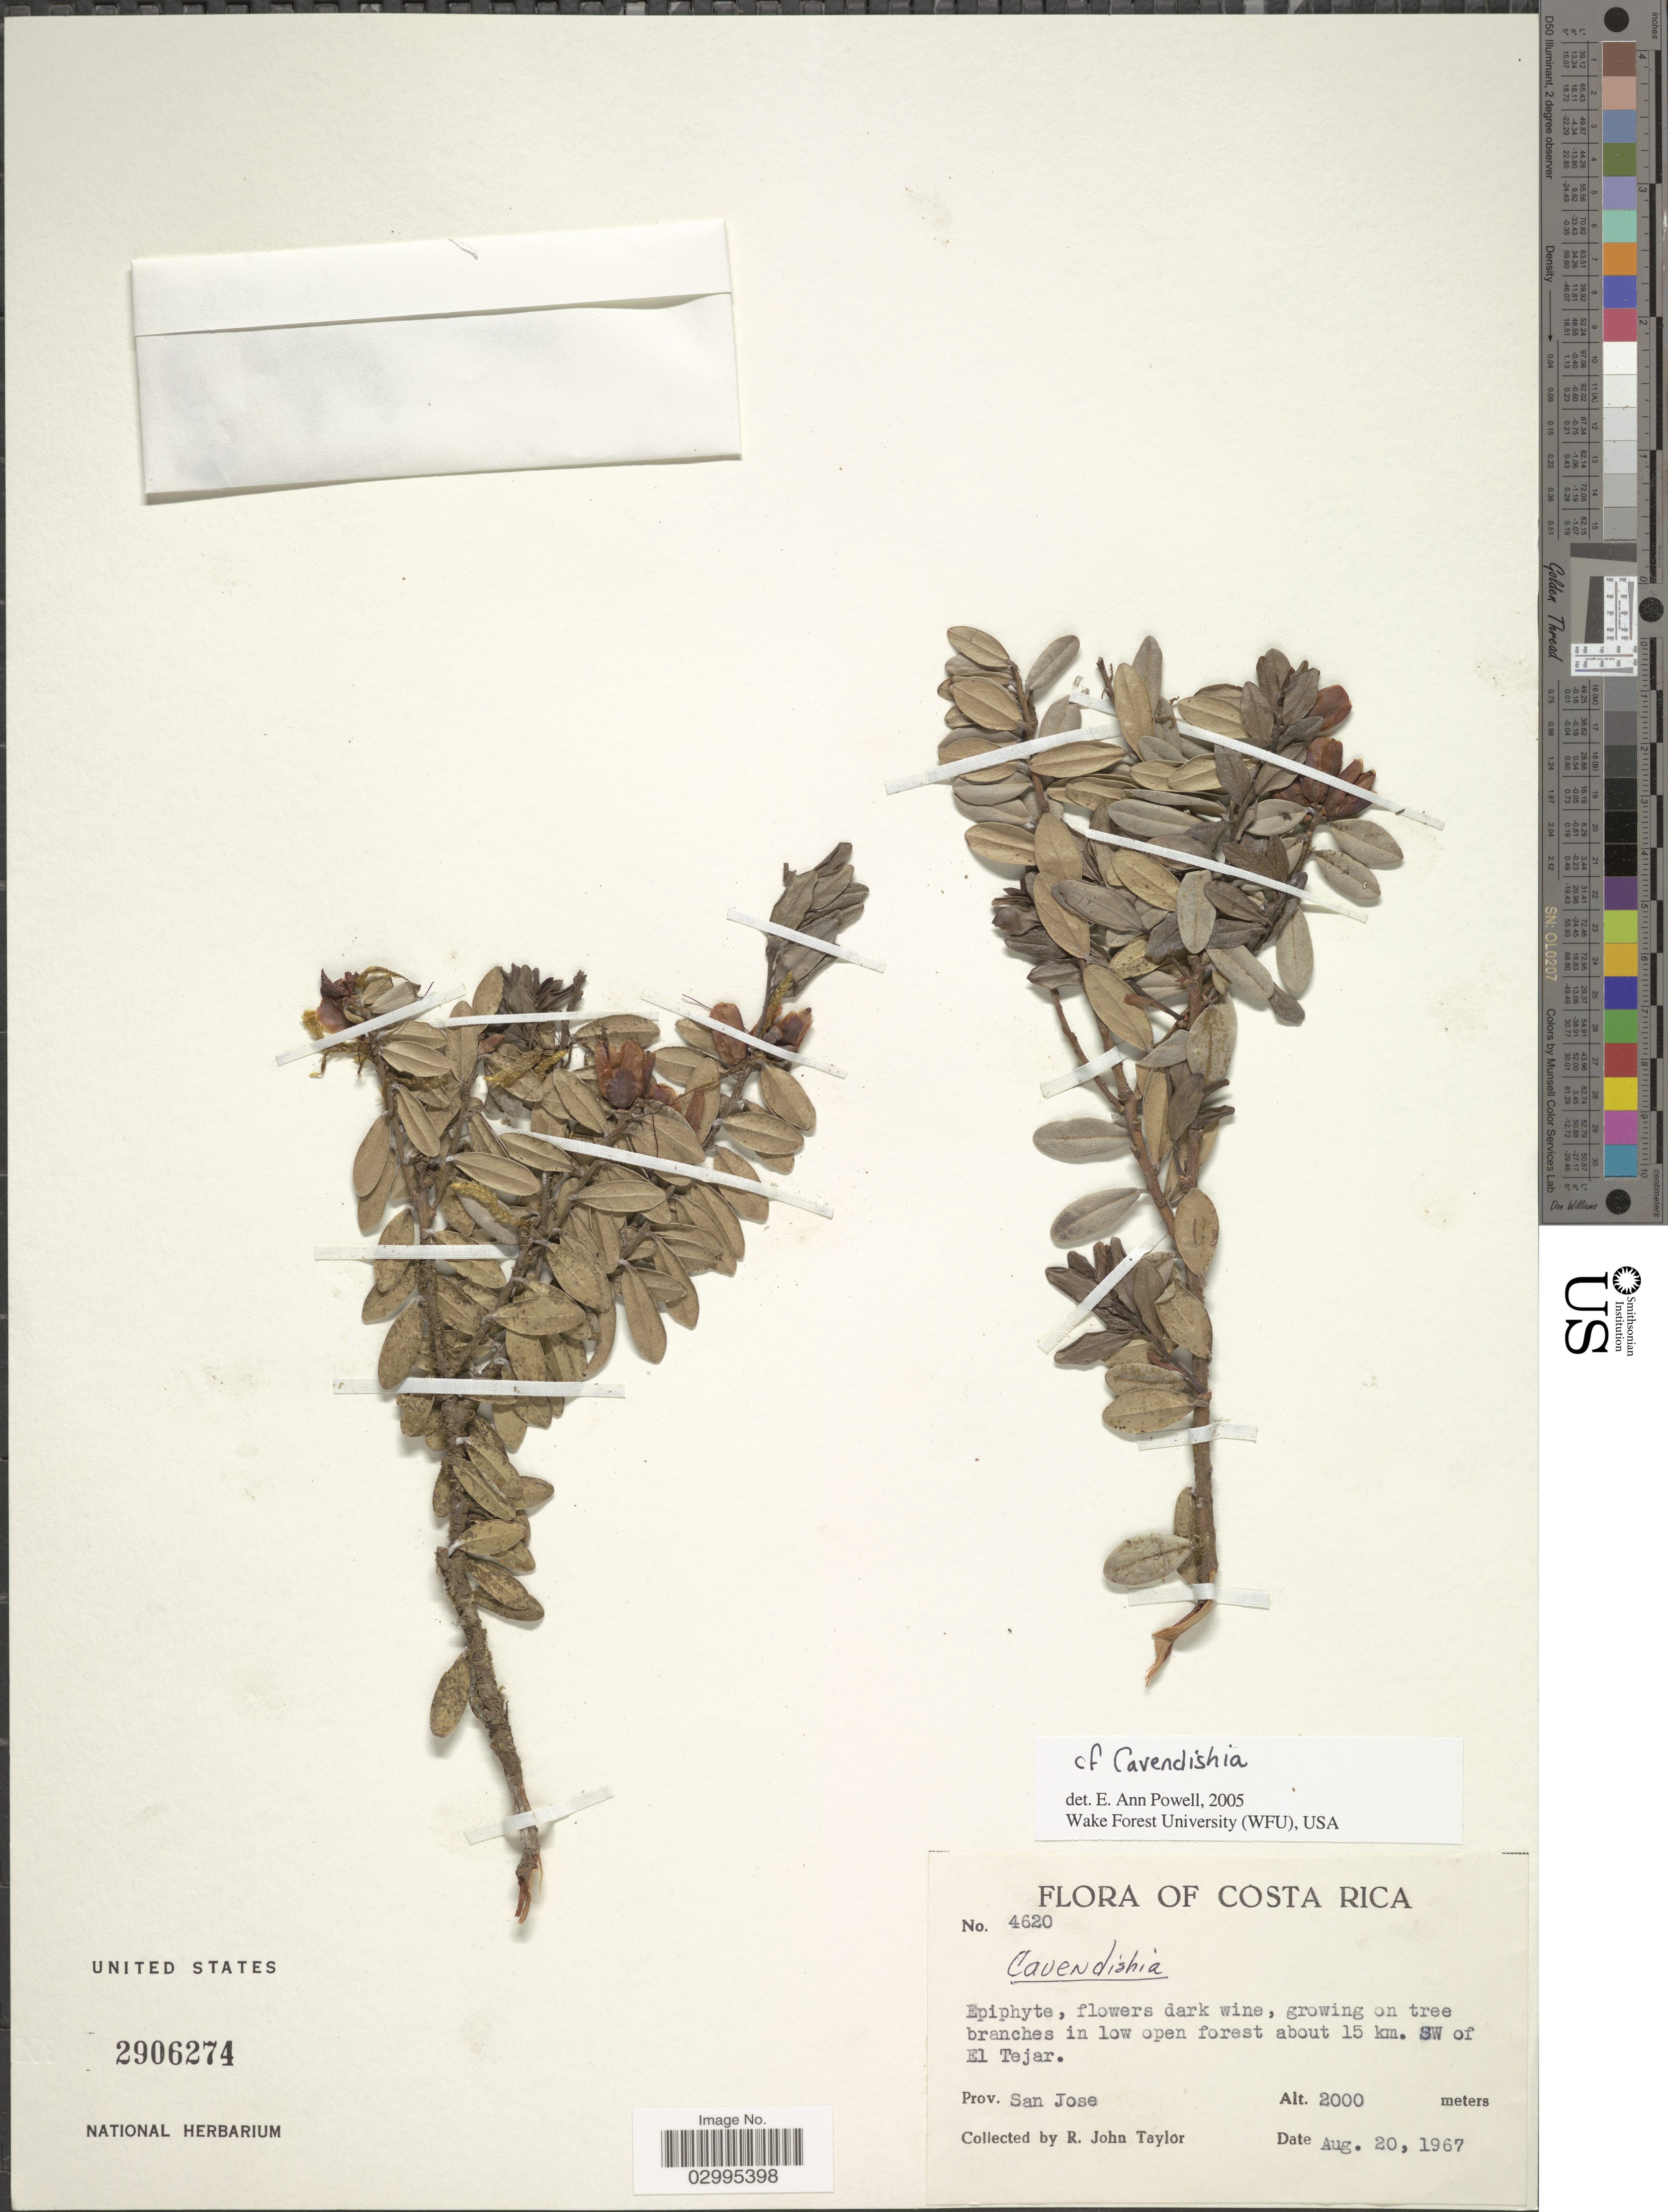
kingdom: Plantae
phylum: Tracheophyta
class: Magnoliopsida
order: Ericales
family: Ericaceae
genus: Cavendishia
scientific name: Cavendishia sp.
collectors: R. J. Taylor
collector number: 4620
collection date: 1967-08-20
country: Costa Rica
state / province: San José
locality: About 15 km. SW of El Tejar.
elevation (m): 2000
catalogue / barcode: US 2906274